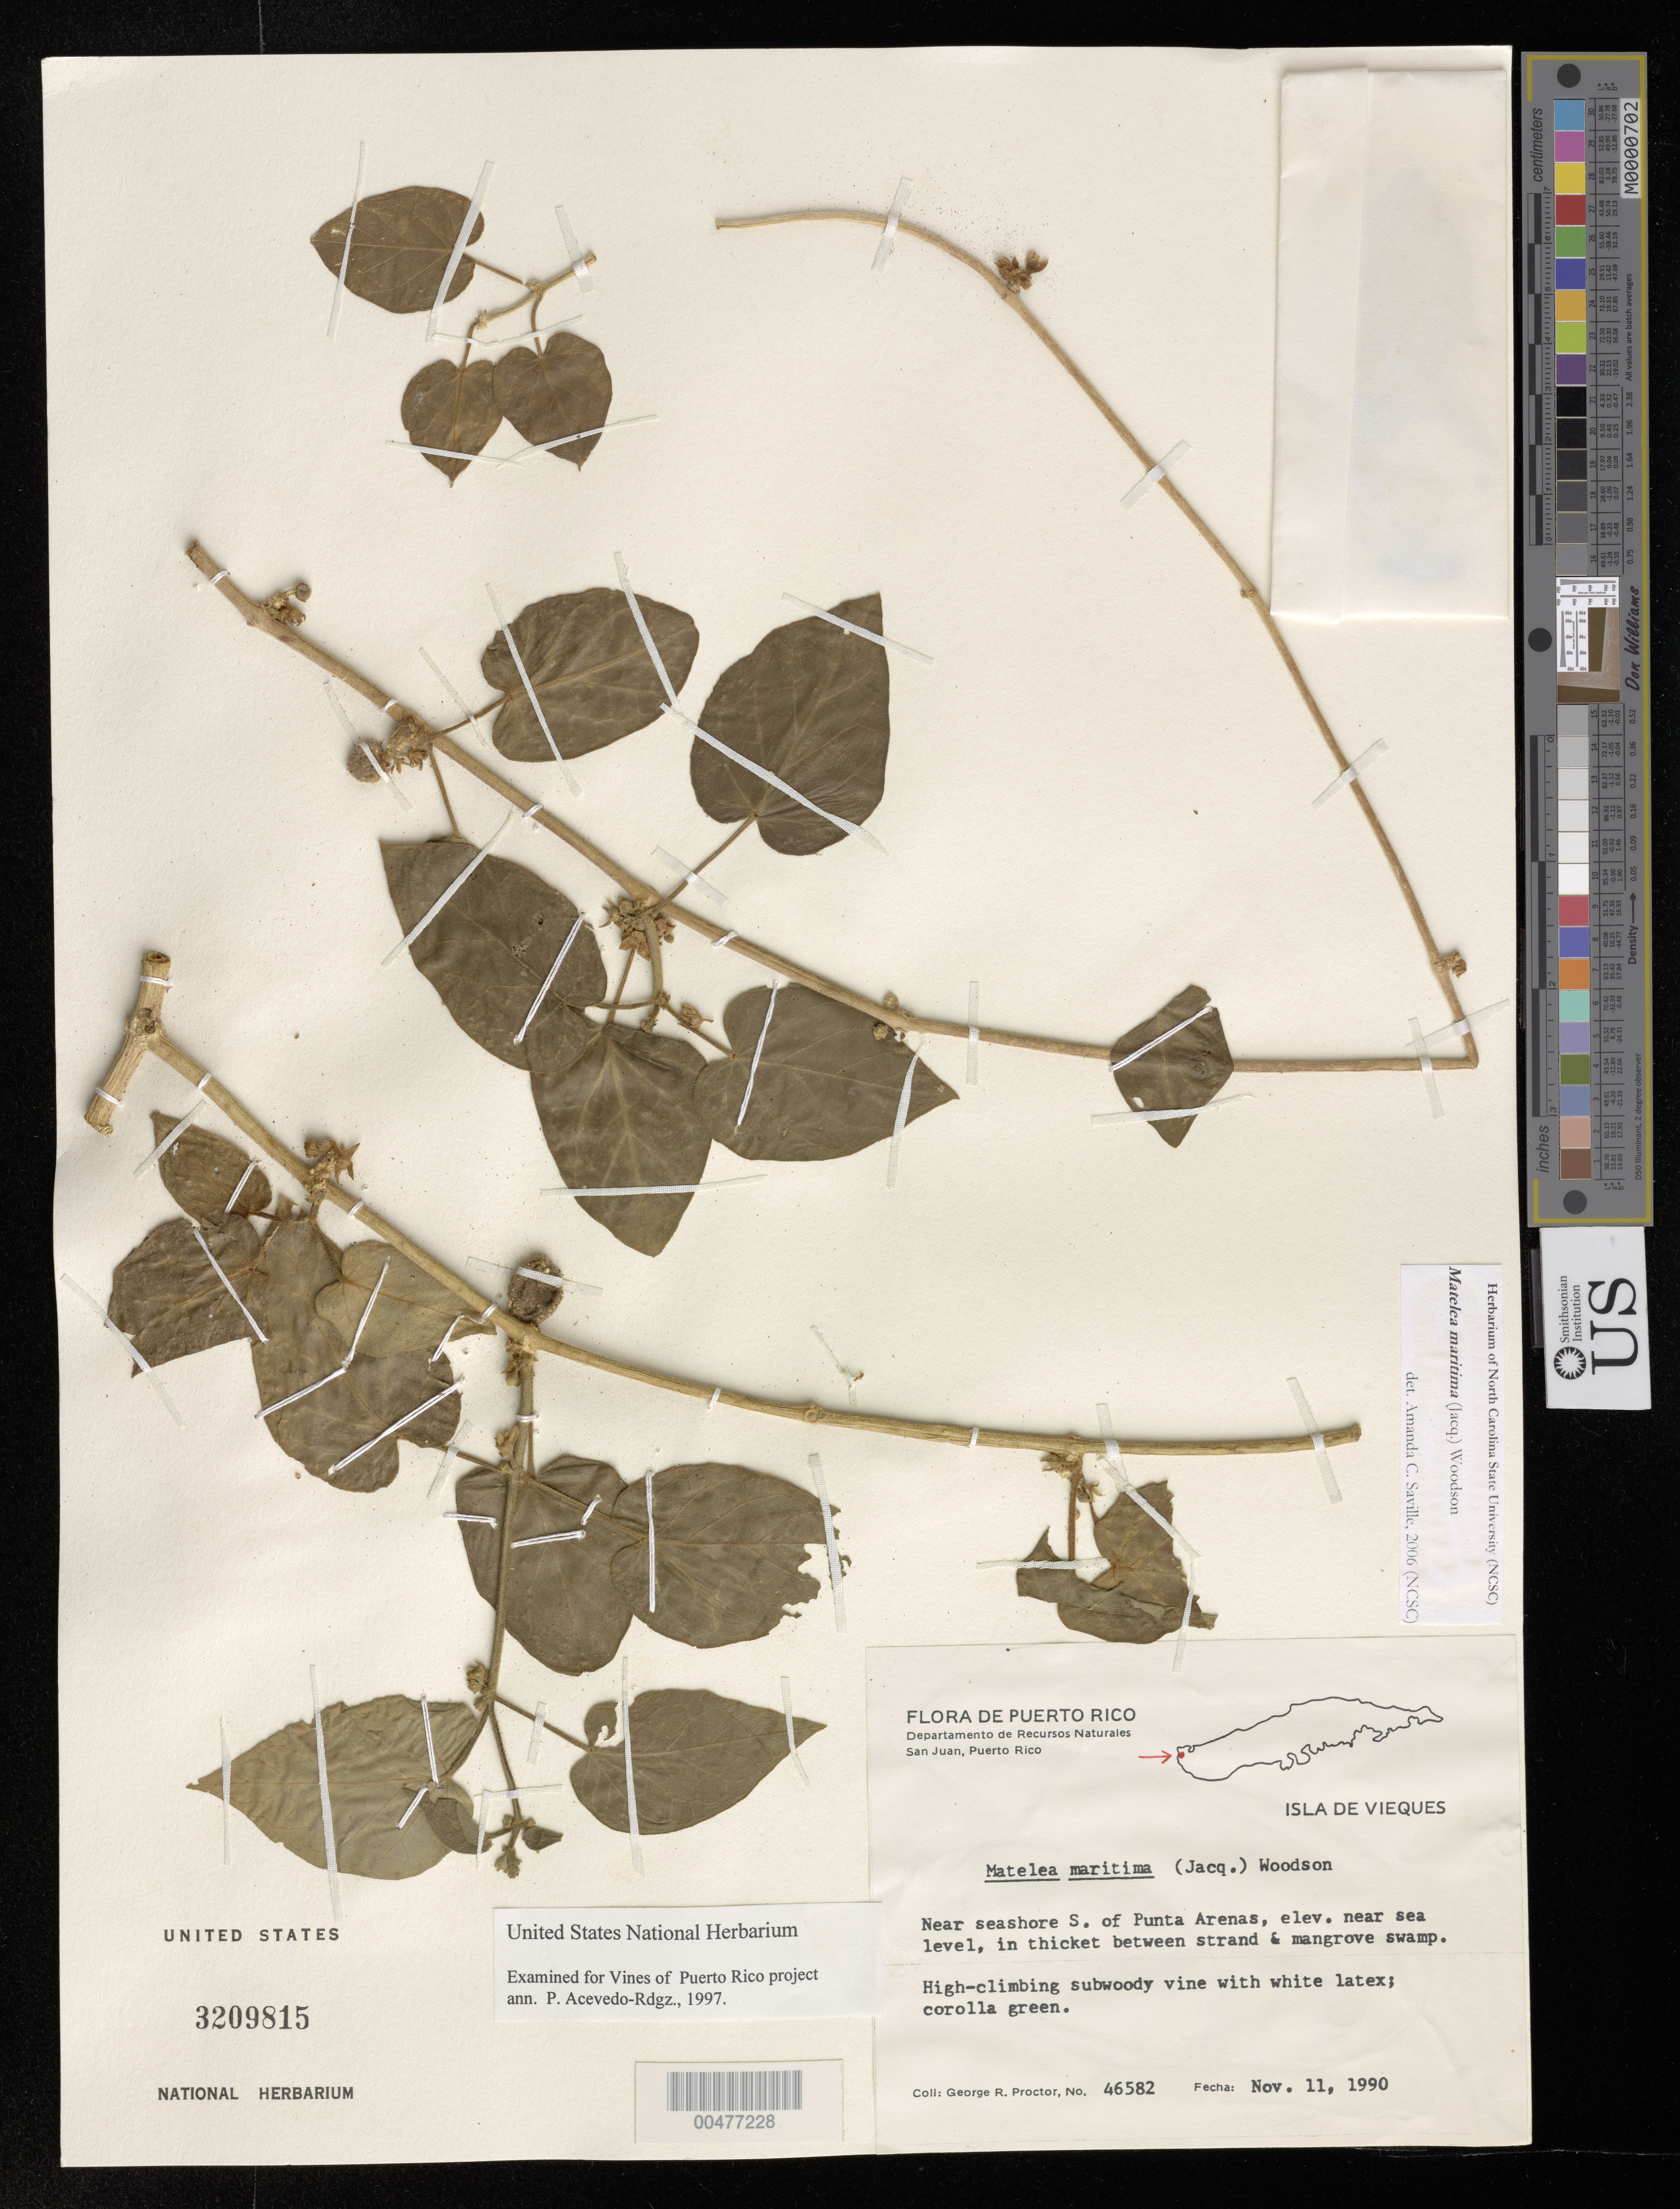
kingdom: Plantae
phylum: Tracheophyta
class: Magnoliopsida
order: Gentianales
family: Apocynaceae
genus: Matelea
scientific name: Matelea maritima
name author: (Jacq.) Woodson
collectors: G. R. Proctor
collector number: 46582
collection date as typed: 11 Nov 1990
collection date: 1990-11-11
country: Puerto Rico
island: Greater Antilles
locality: Vieques Island: near seashore S of Punta Arenas. In thicket between strand & mangrove swamp.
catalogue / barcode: US 3209815